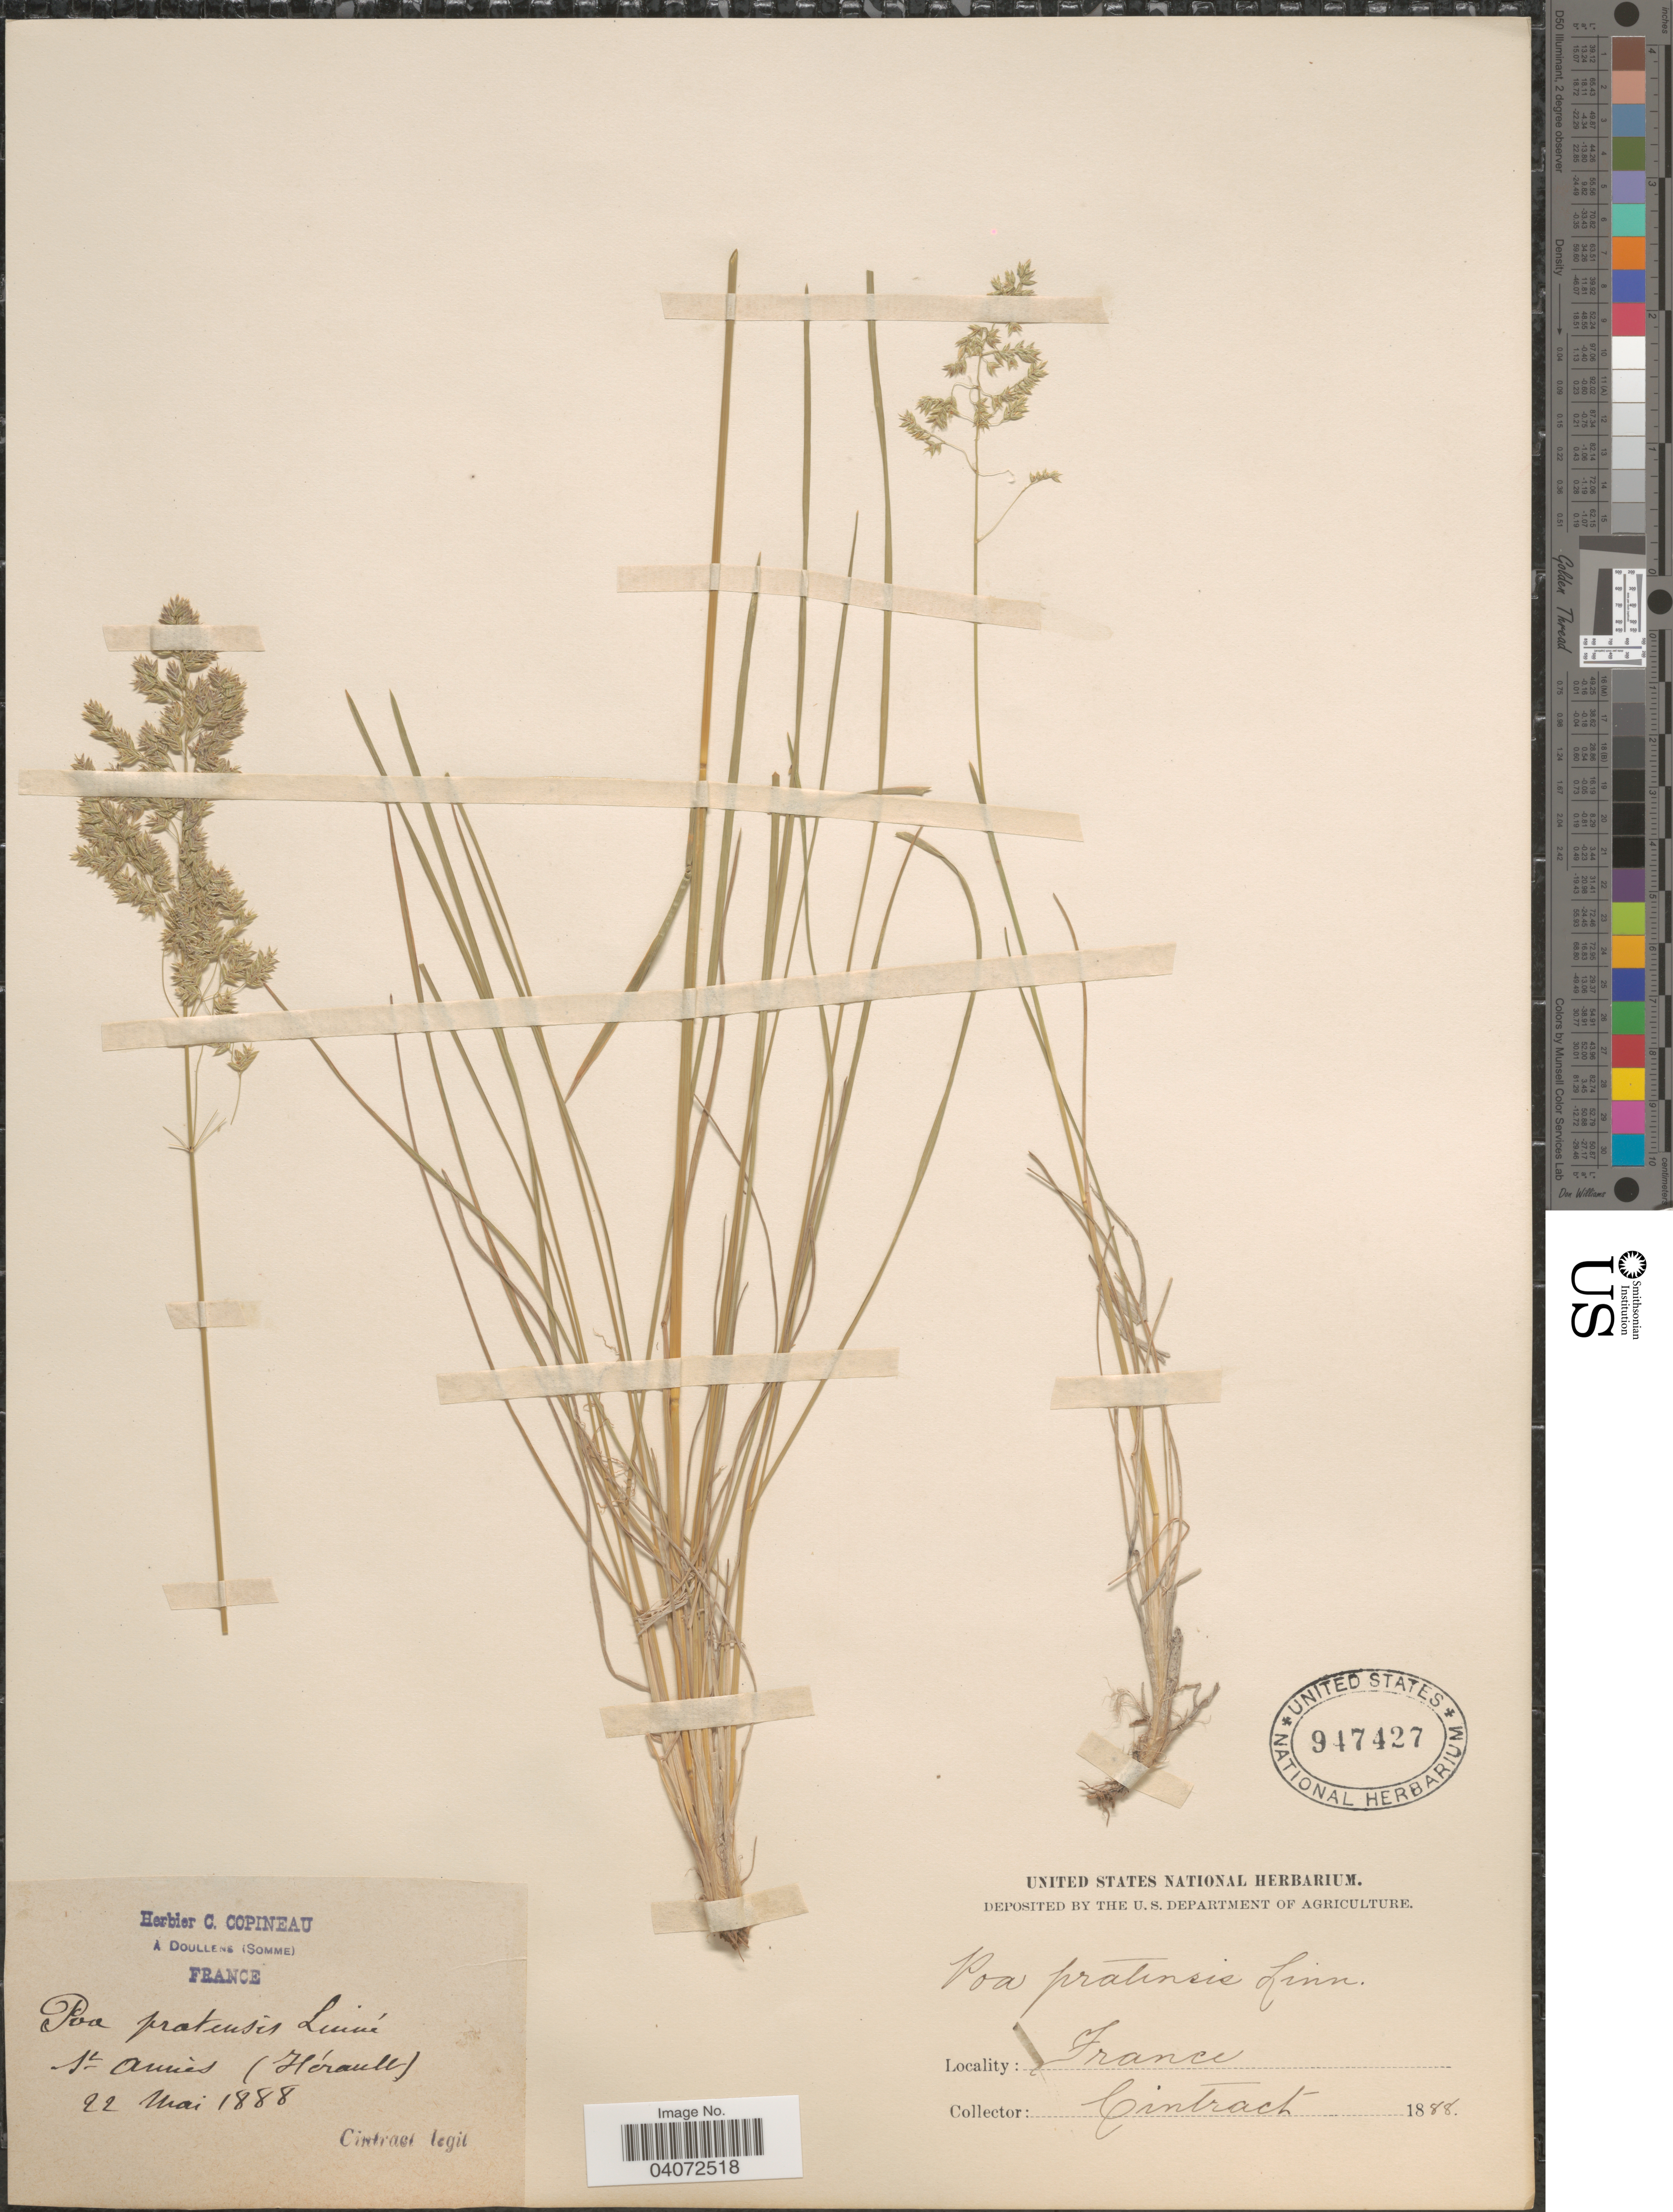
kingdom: Plantae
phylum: Tracheophyta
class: Liliopsida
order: Poales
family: Poaceae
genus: Poa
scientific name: Poa pratensis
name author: L.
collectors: Cintract, --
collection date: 1888-05-22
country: France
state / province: Occitanie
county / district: Hérault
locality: St Annès (Hérault).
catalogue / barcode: US 947427